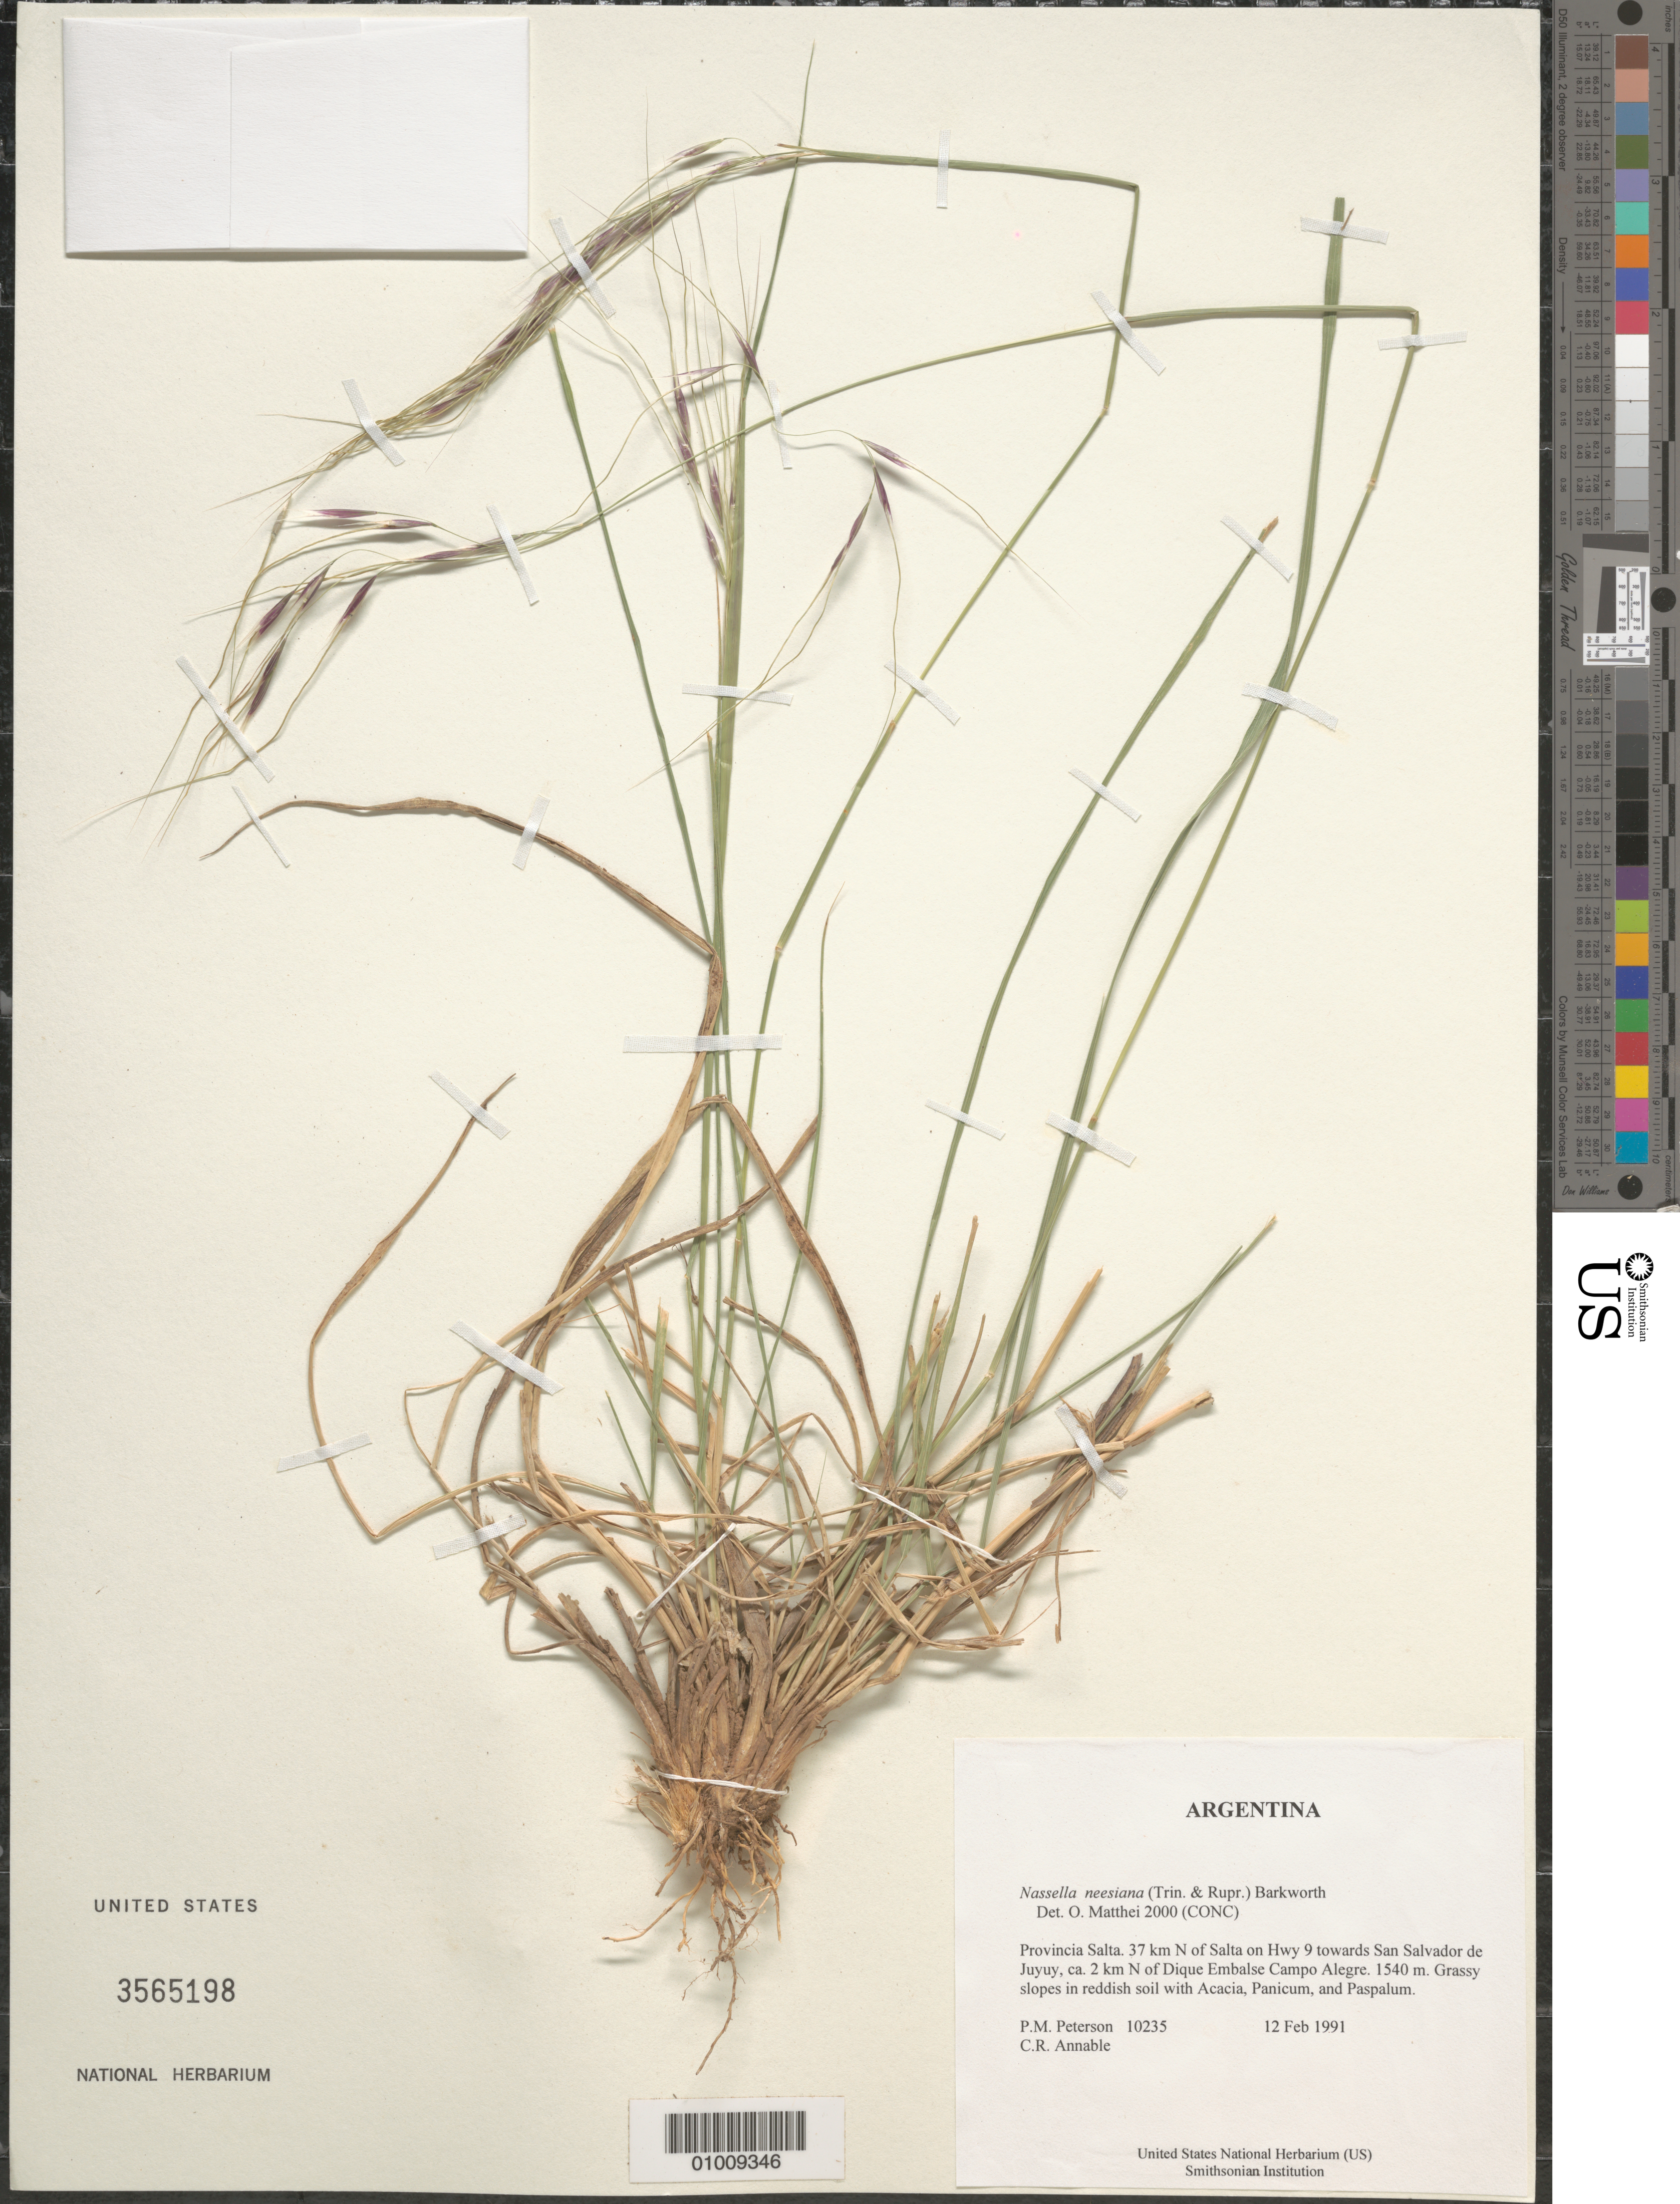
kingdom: Plantae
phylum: Tracheophyta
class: Liliopsida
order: Poales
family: Poaceae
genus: Nassella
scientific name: Nassella neesiana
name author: (Trin. & Rupr.) Barkworth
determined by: Matthei, O. R.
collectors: P. M. Peterson & C. R. Annable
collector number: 10235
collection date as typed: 12 Feb 1991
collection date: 1991-02-12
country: Argentina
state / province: Salta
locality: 37 km N of Salta on Hwy 9 towards San Salvador de Juyuy, ca. 2 km N of Dique Embalse Campo Alegre.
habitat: Grassy slopes in reddish soil with Acacia, Panicum, and Paspalum.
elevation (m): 1540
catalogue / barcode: US 3565198